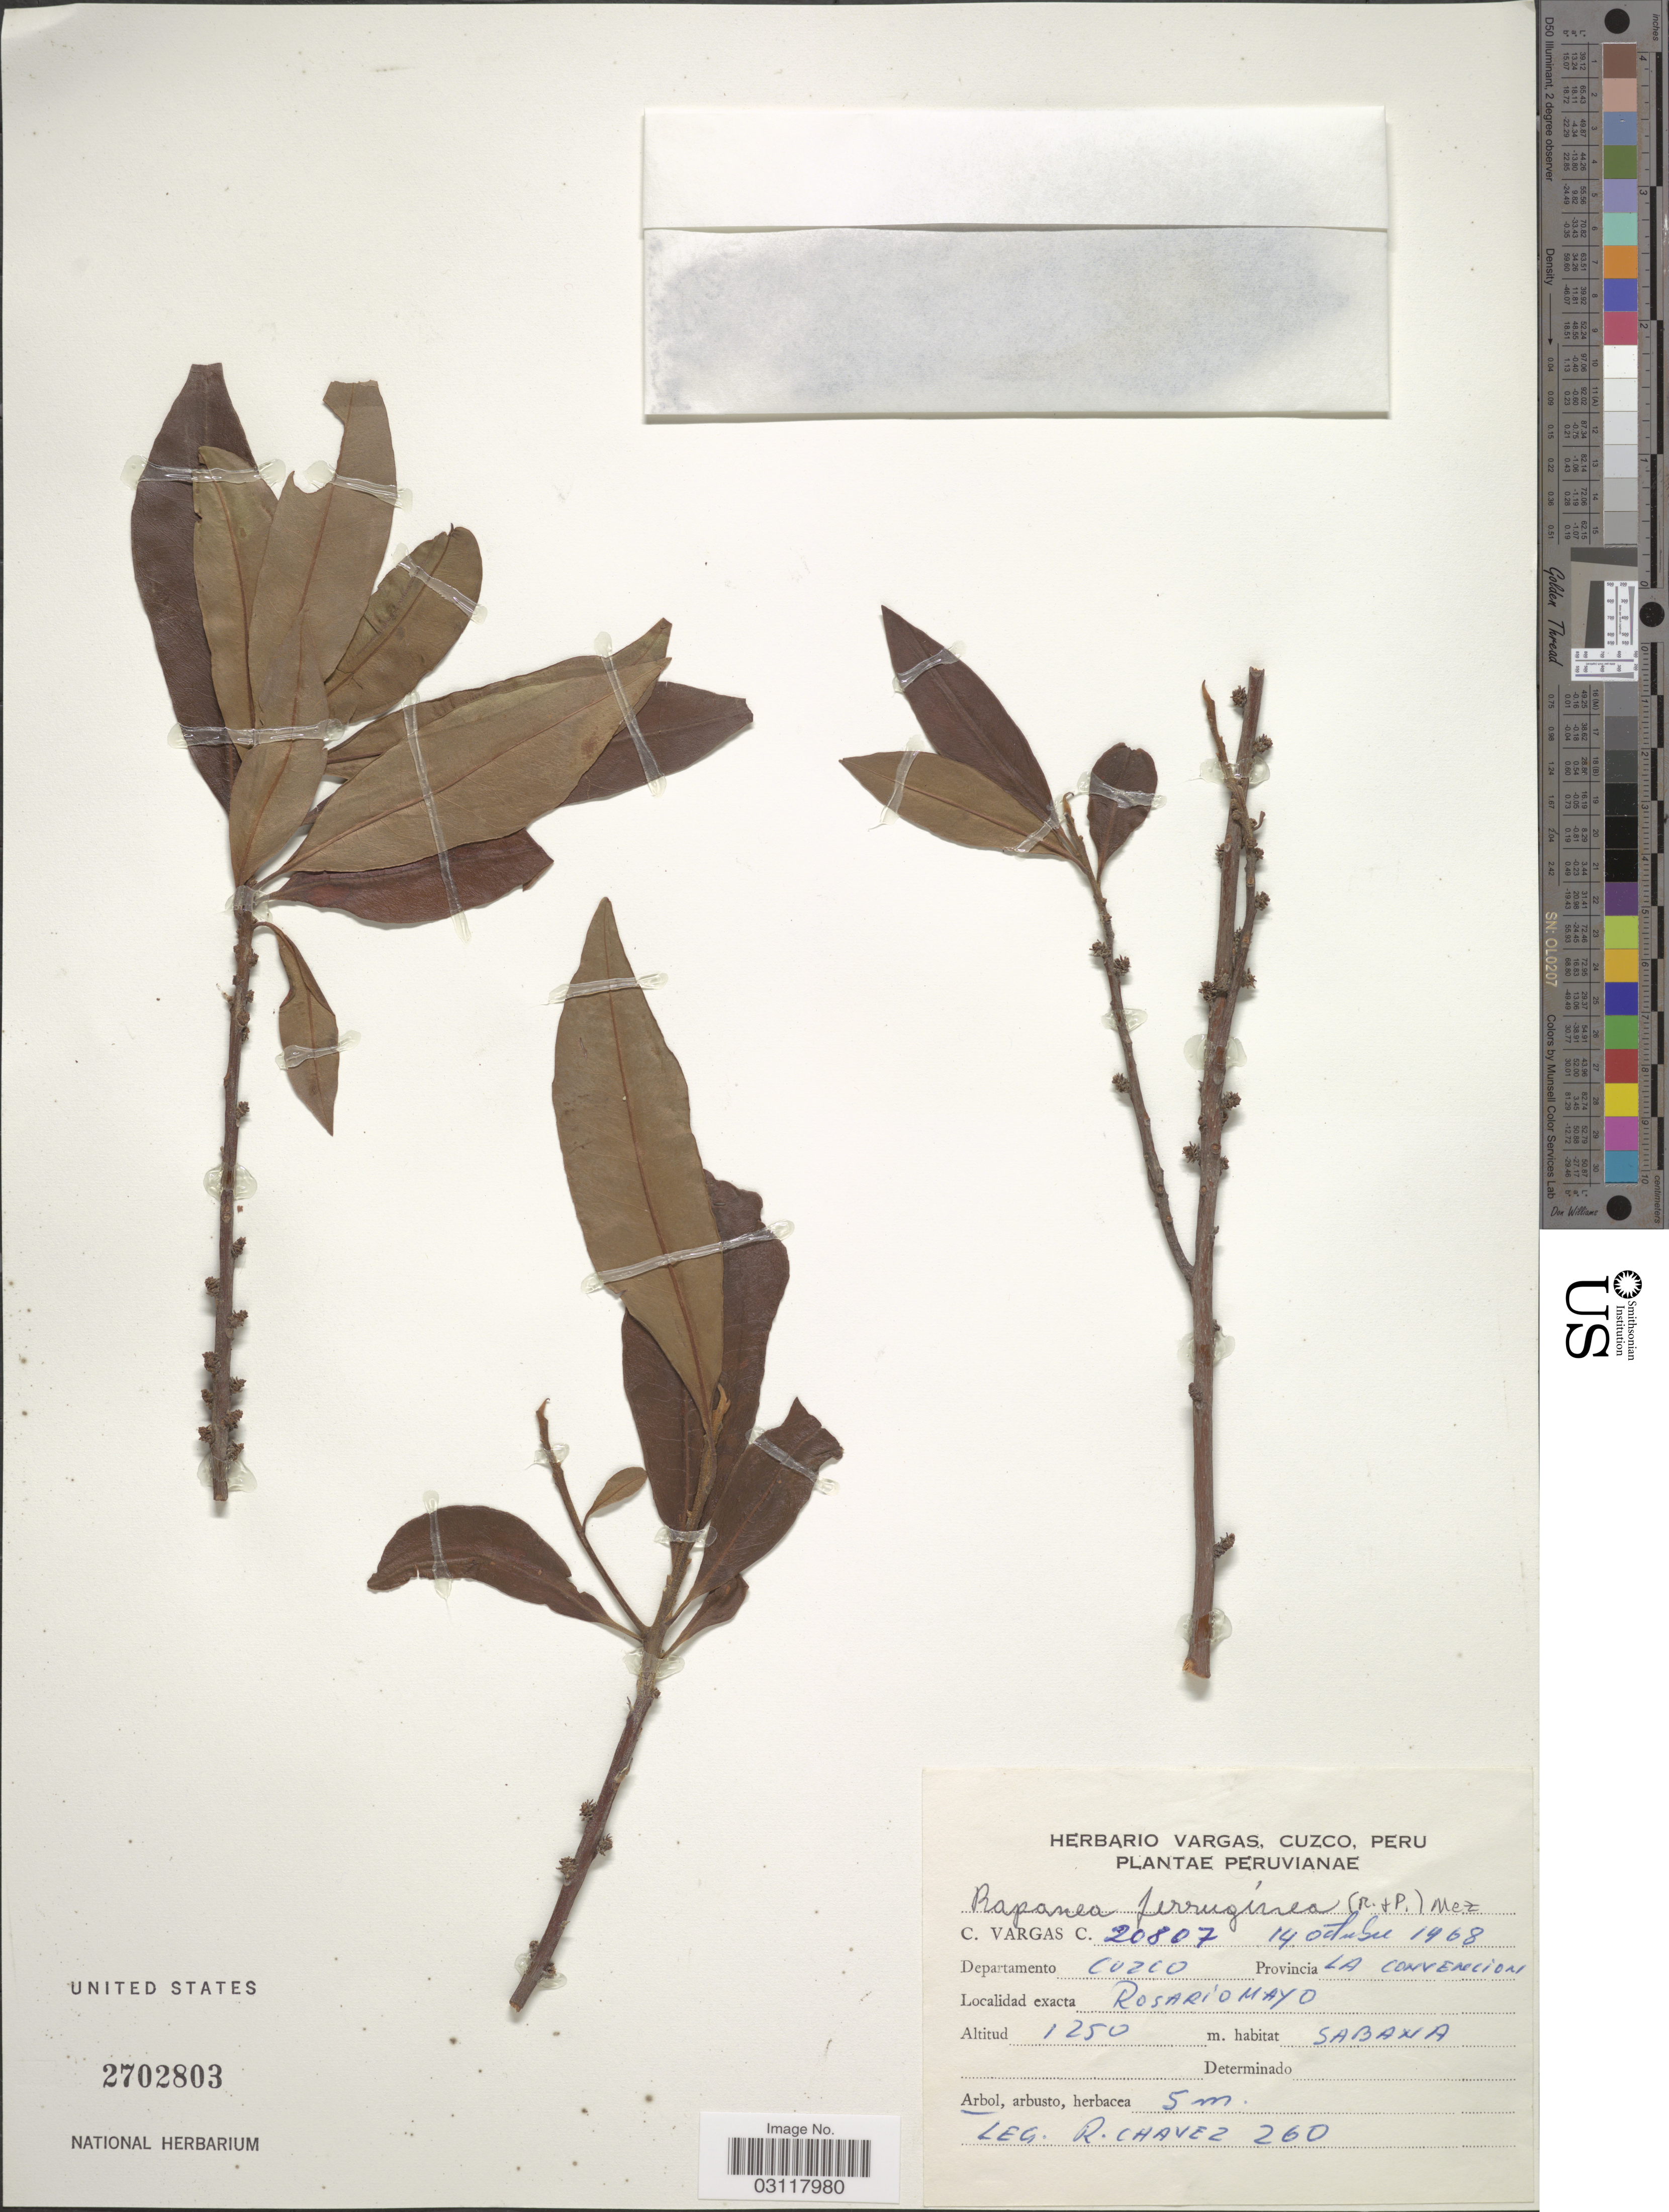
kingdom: Plantae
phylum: Tracheophyta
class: Magnoliopsida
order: Ericales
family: Primulaceae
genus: Rapanea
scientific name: Rapanea ferruginea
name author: (Ruiz & Pav.) Mez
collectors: R. Chávez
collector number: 20807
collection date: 1968-10-14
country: Peru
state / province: Cusco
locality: Departamento Cuzco, Provincia La Convencion, Rosariomayo.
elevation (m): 1250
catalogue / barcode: US 2702803